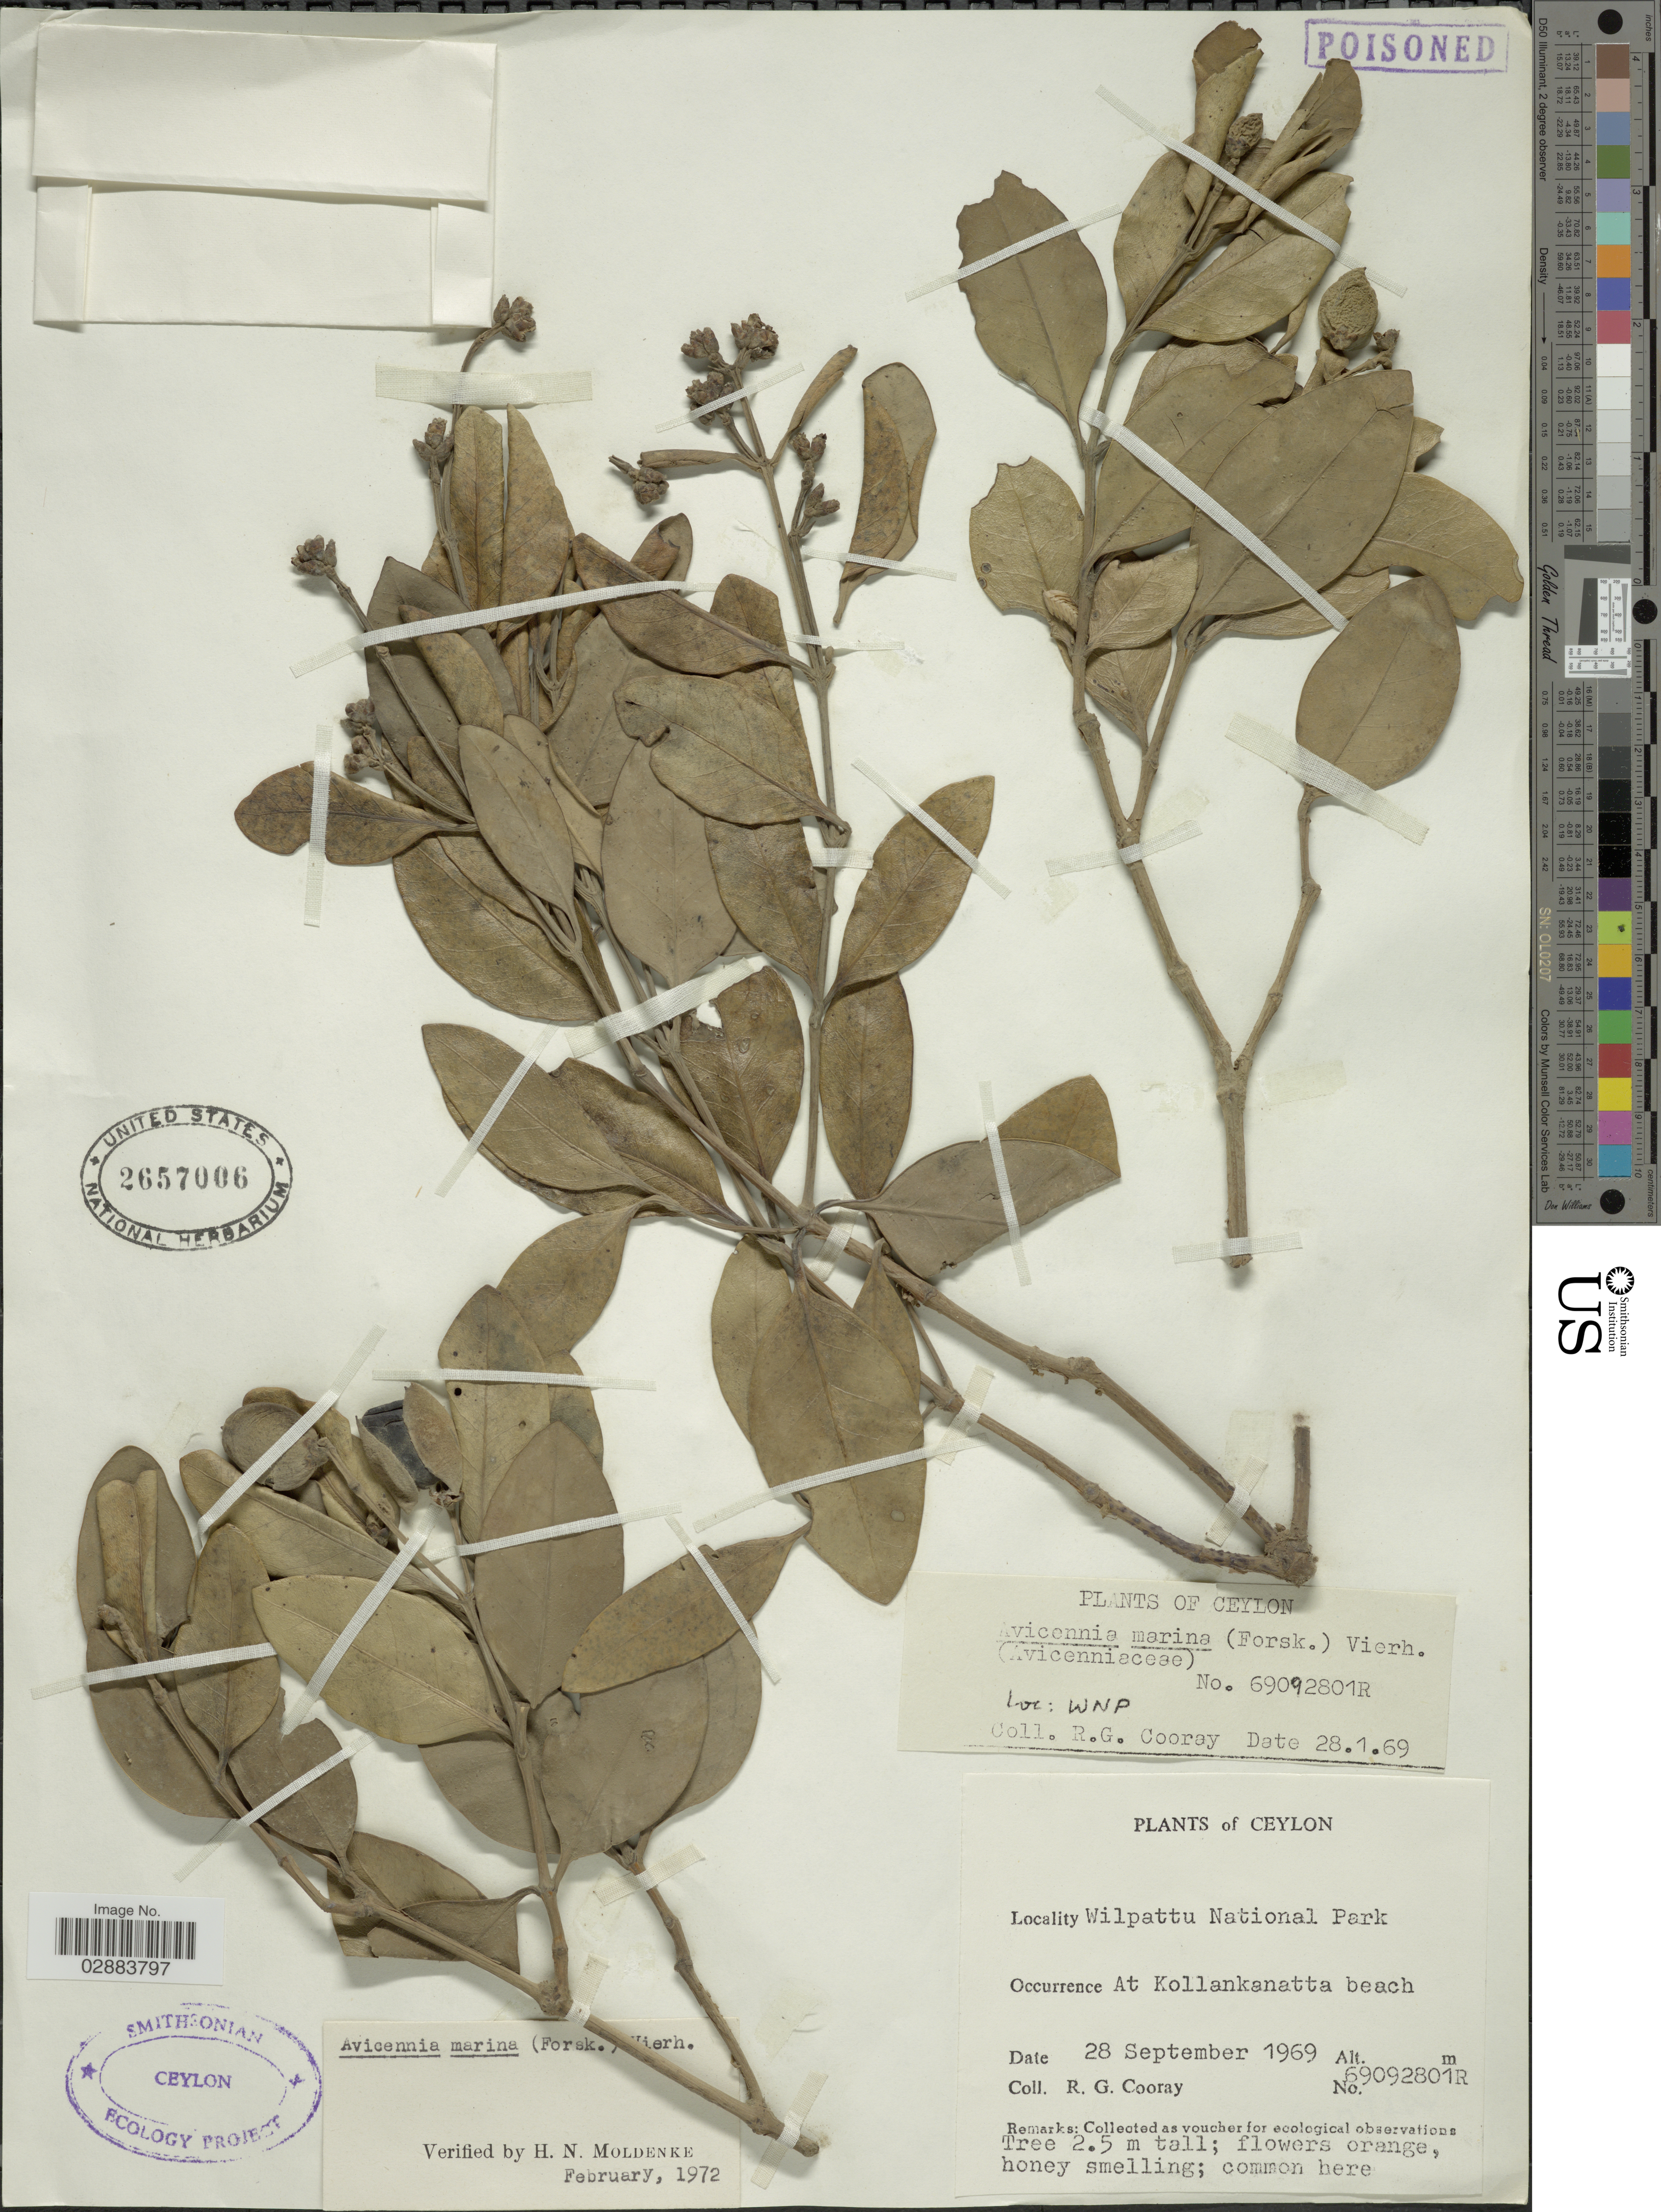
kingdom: Plantae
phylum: Tracheophyta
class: Magnoliopsida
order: Lamiales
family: Acanthaceae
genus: Avicennia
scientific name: Avicennia marina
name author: (Forssk.) Vierh.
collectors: R. Cooray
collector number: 69092801R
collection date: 1969-09-28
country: Sri Lanka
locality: Ceylon. At Kollankanatta beach. Wilpattu National Park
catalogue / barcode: US 2657006